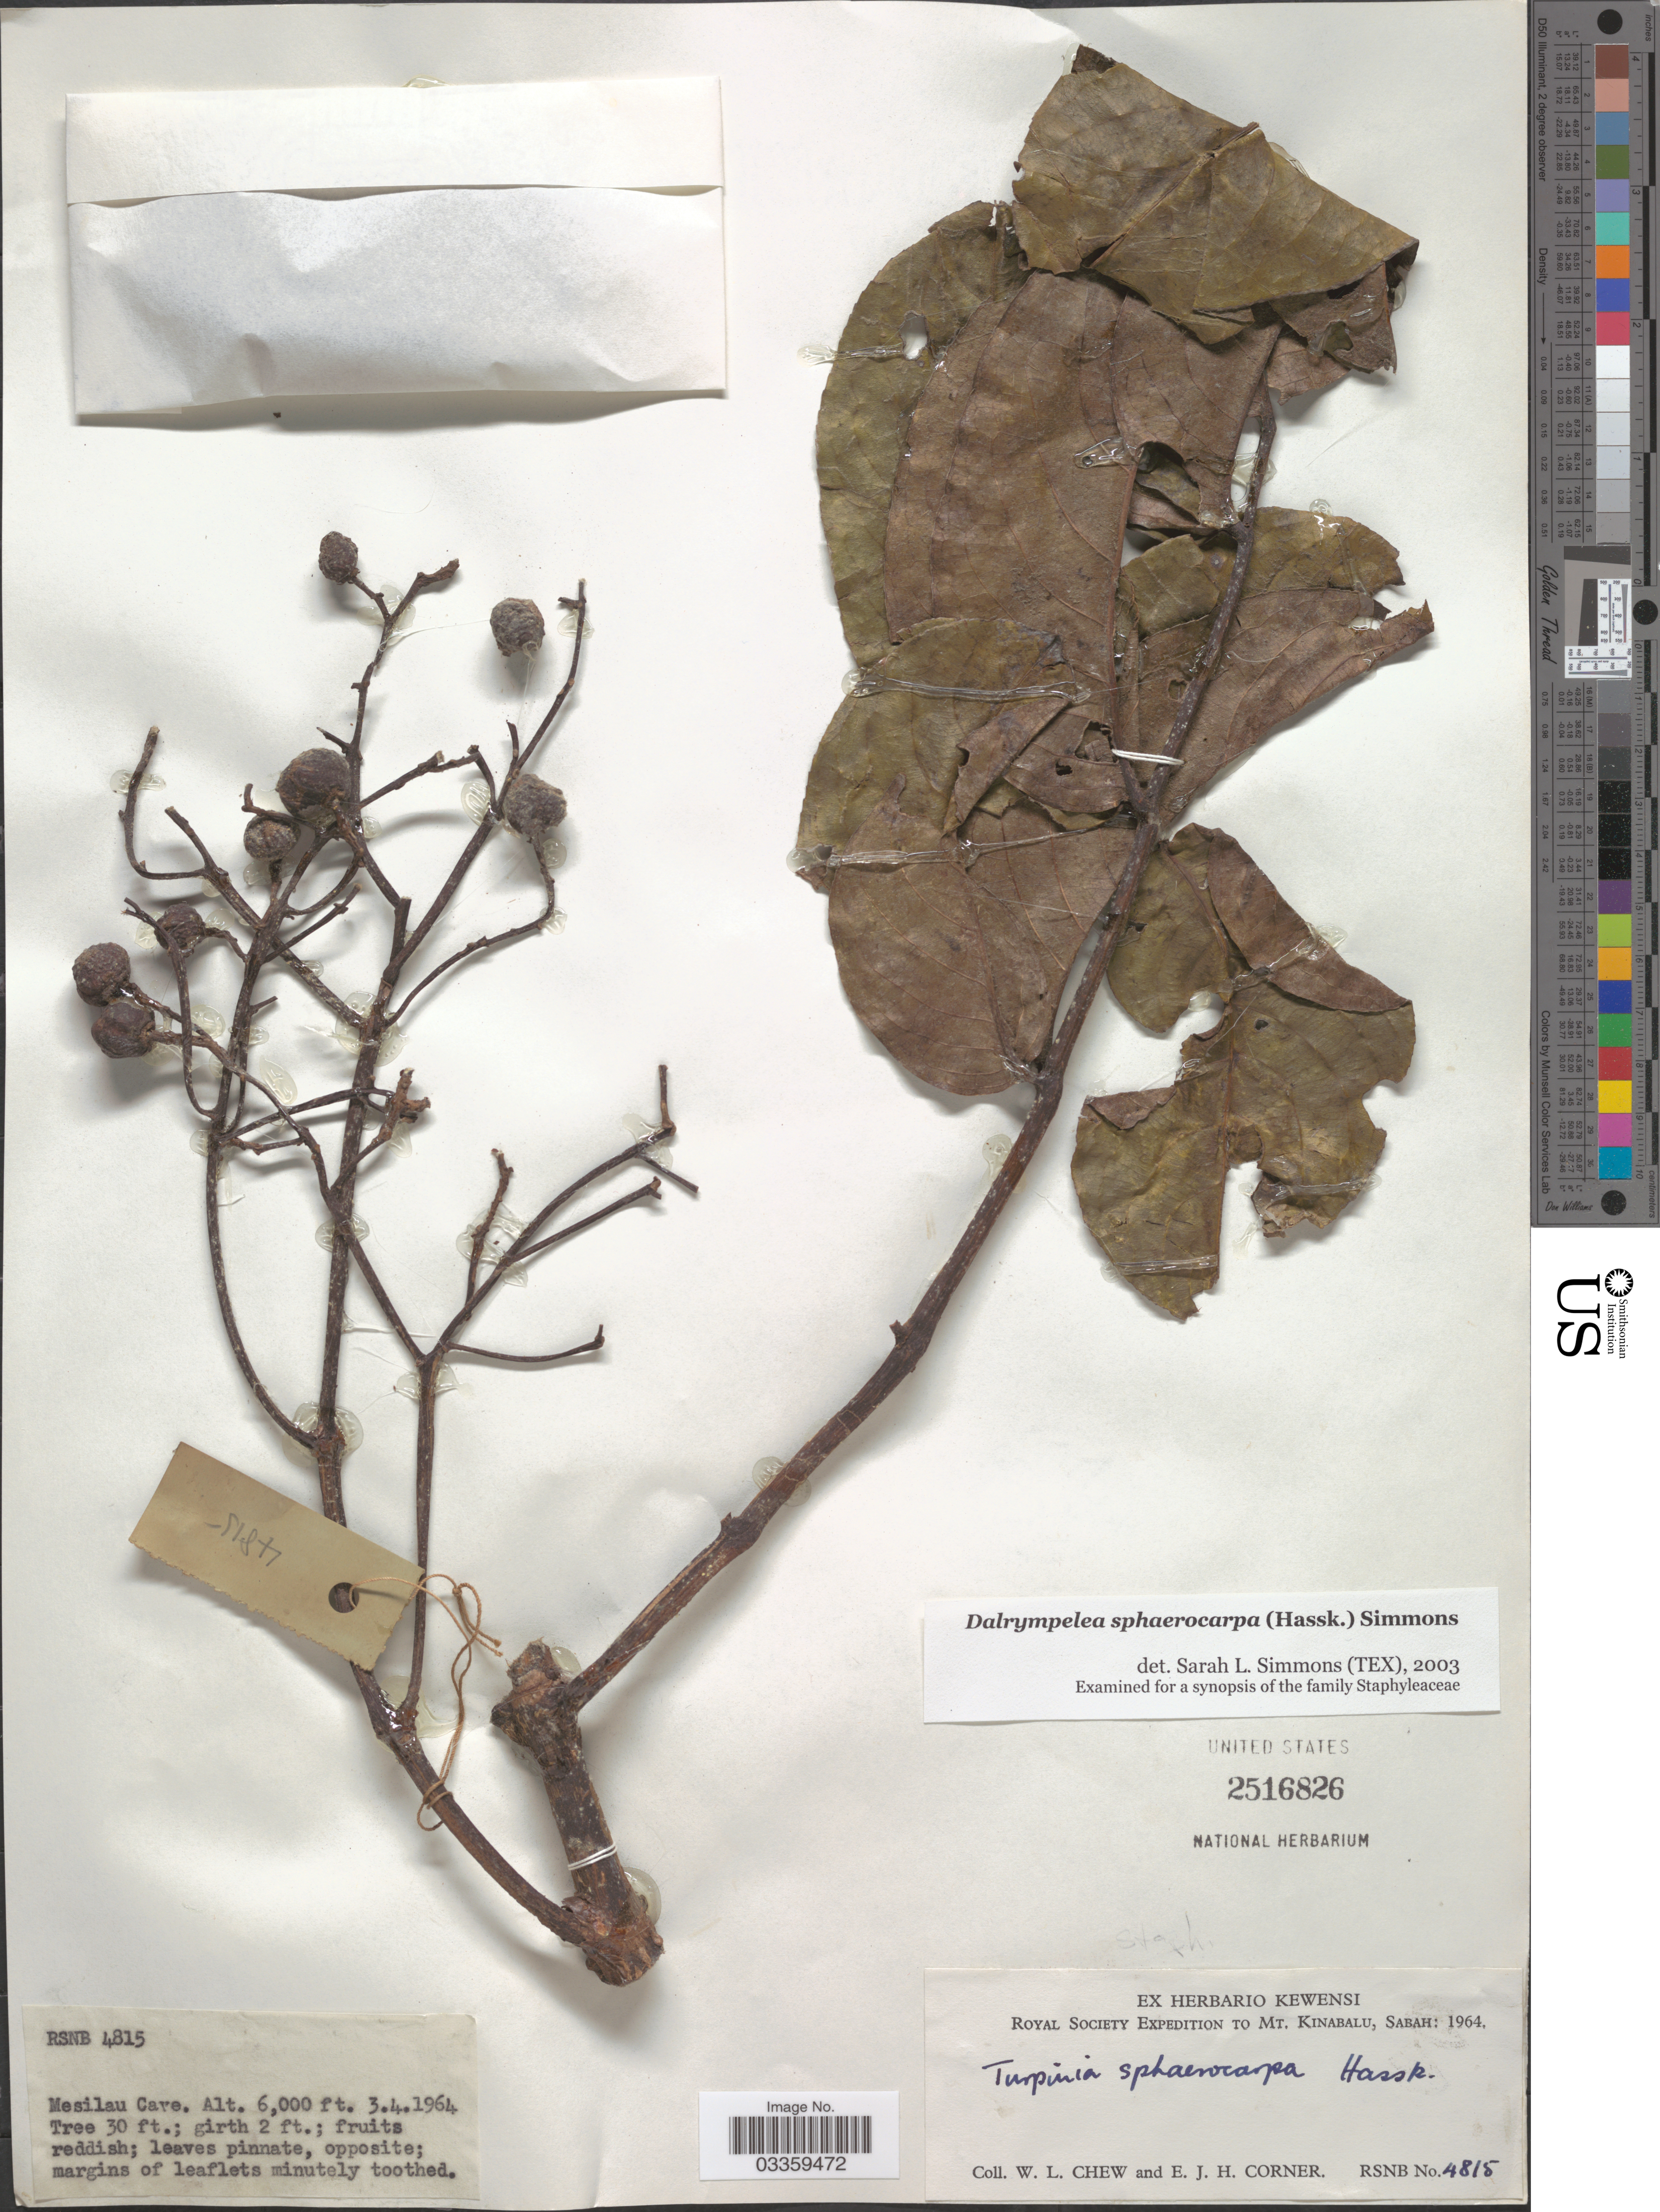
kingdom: Plantae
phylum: Tracheophyta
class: Magnoliopsida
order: Crossosomatales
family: Staphyleaceae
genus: Dalrympelea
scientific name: Dalrympelea sphaerocarpa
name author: (Hassk.) Nor-Ezzaw.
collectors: W. Chew & E. Corner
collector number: RSNB 4815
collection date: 1964-04-03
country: Malaysia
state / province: Sabah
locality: Mt. Kinabalu. Mesilau Cave.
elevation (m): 1829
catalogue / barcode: US 2516826